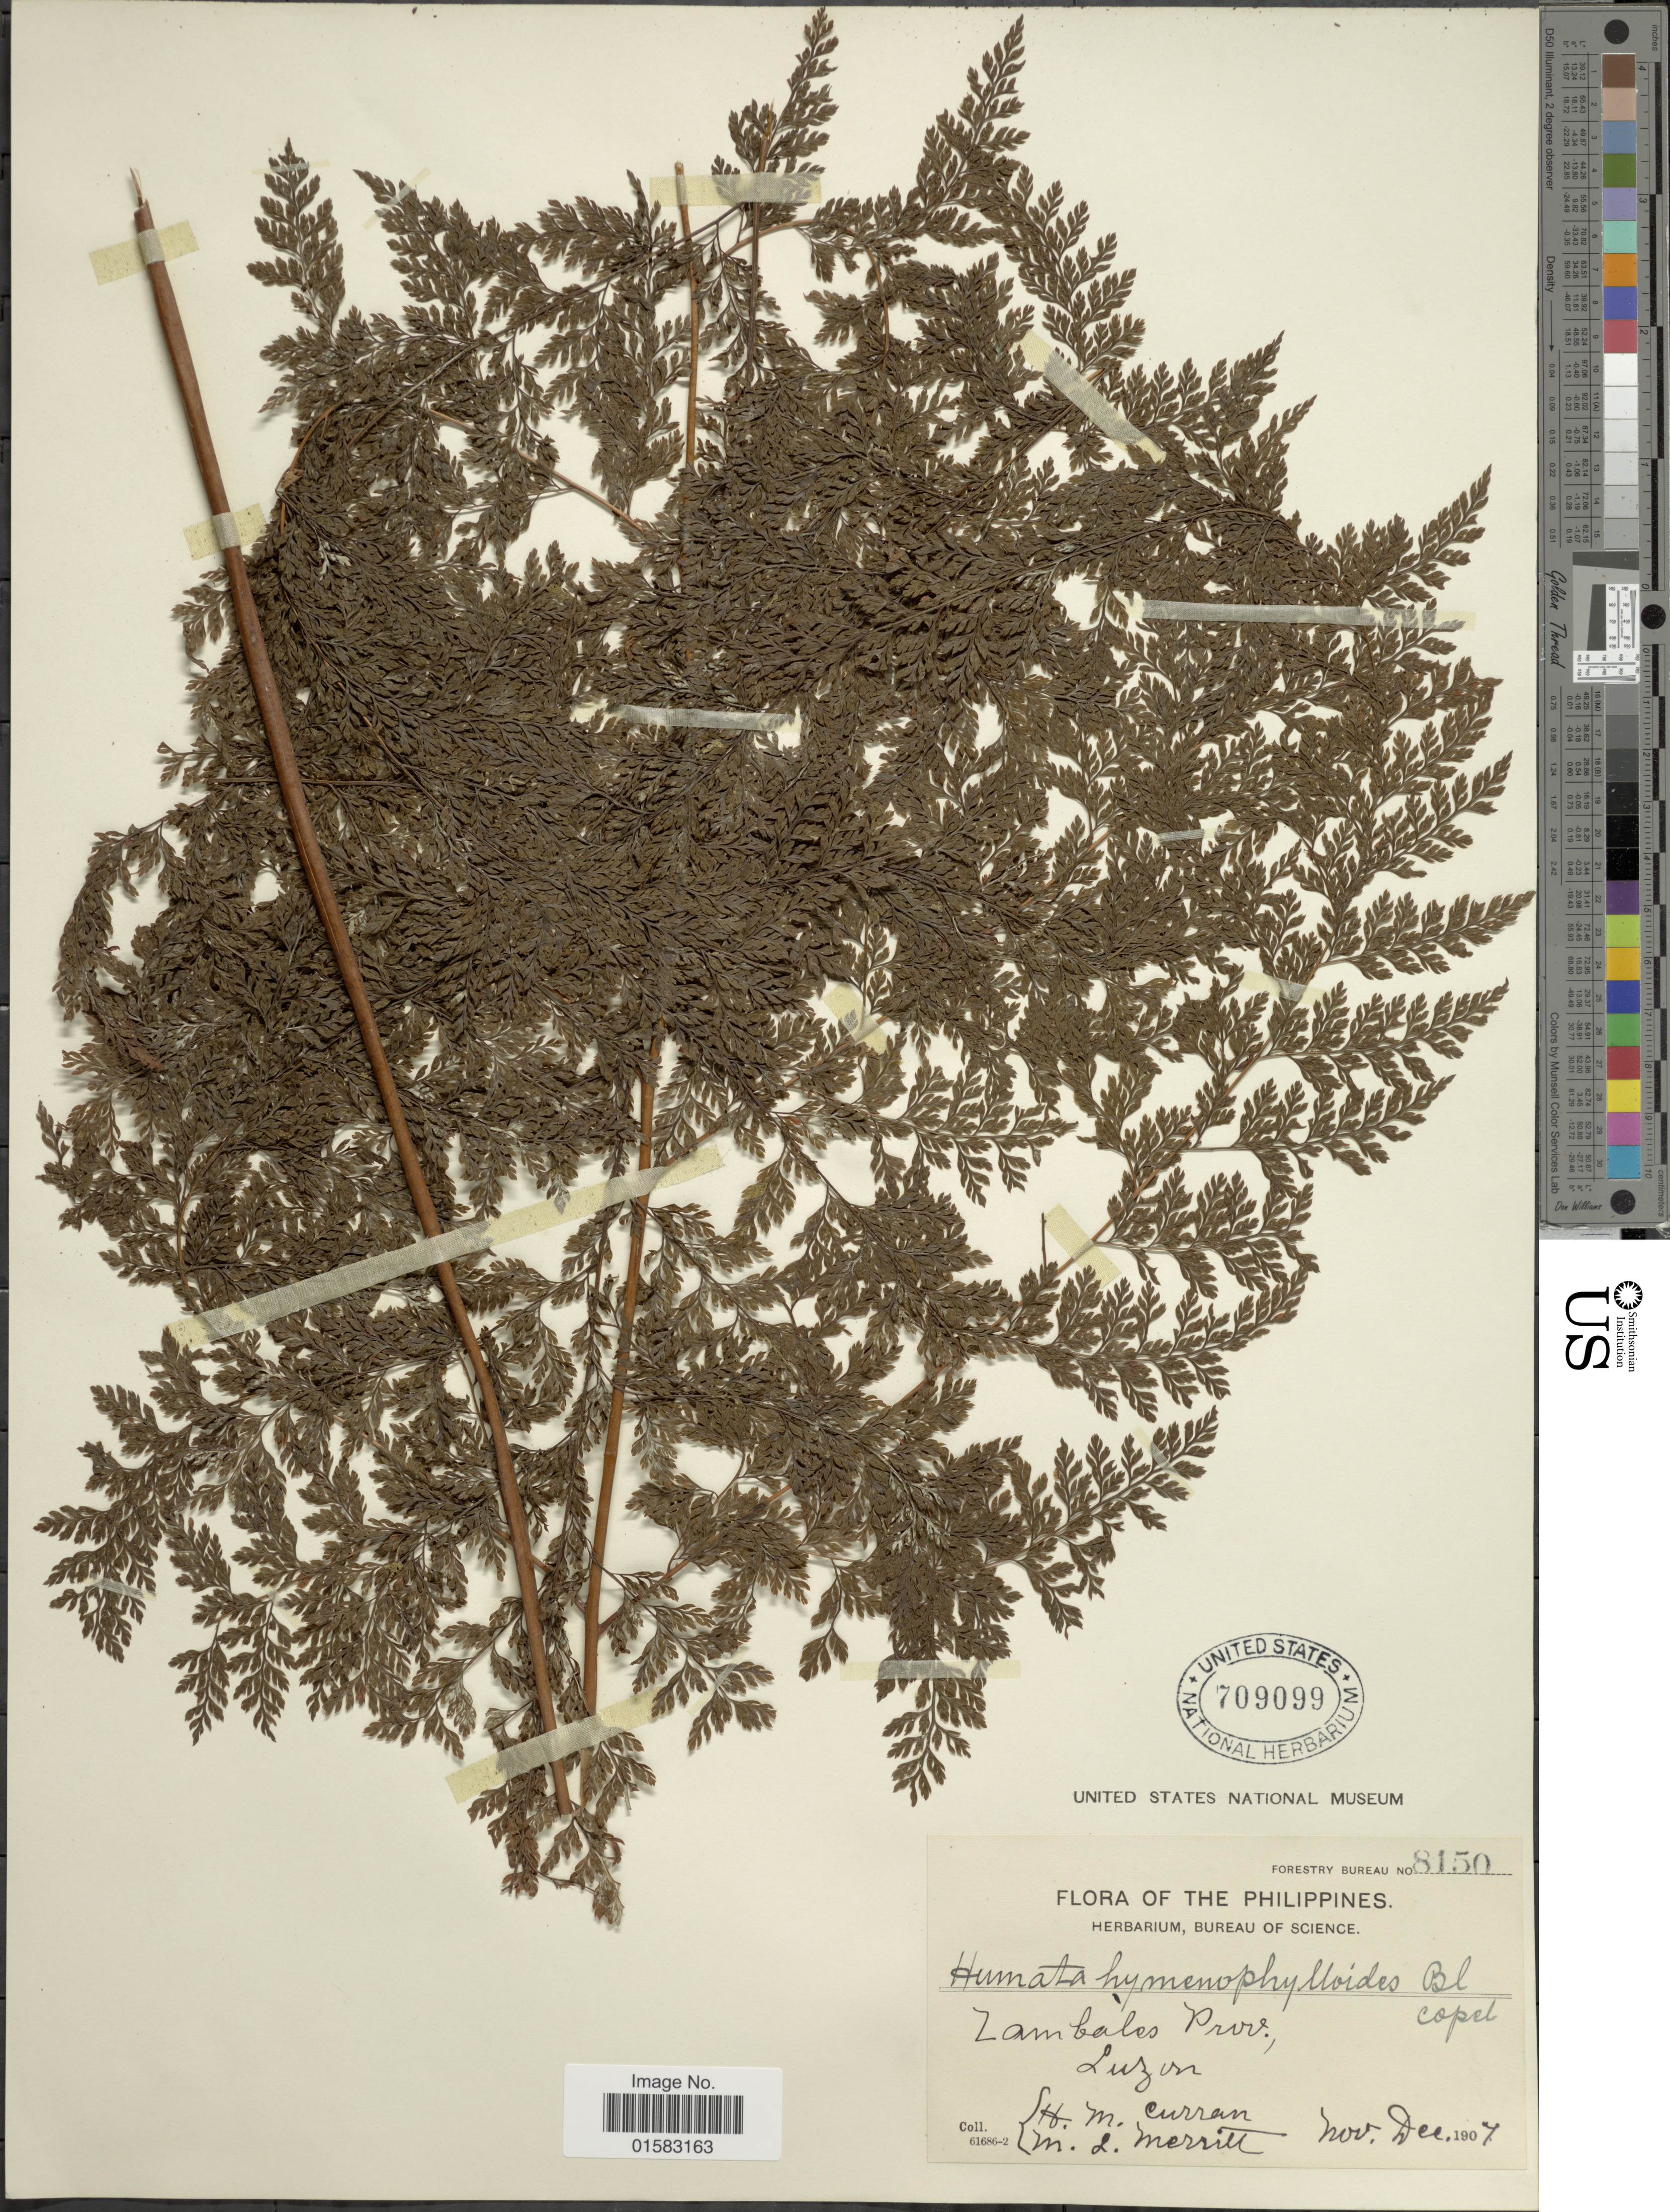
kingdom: Plantae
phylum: Tracheophyta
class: Polypodiopsida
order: Polypodiales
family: Davalliaceae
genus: Davallia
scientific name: Davallia hymenophylloides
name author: (Bedd.) Kuhn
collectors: H. M. Curran & M. Merrill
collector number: Forestry Bureau 8150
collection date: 1907-11/1907-12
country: Philippines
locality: Lambales Prov., Luzon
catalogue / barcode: US 709099